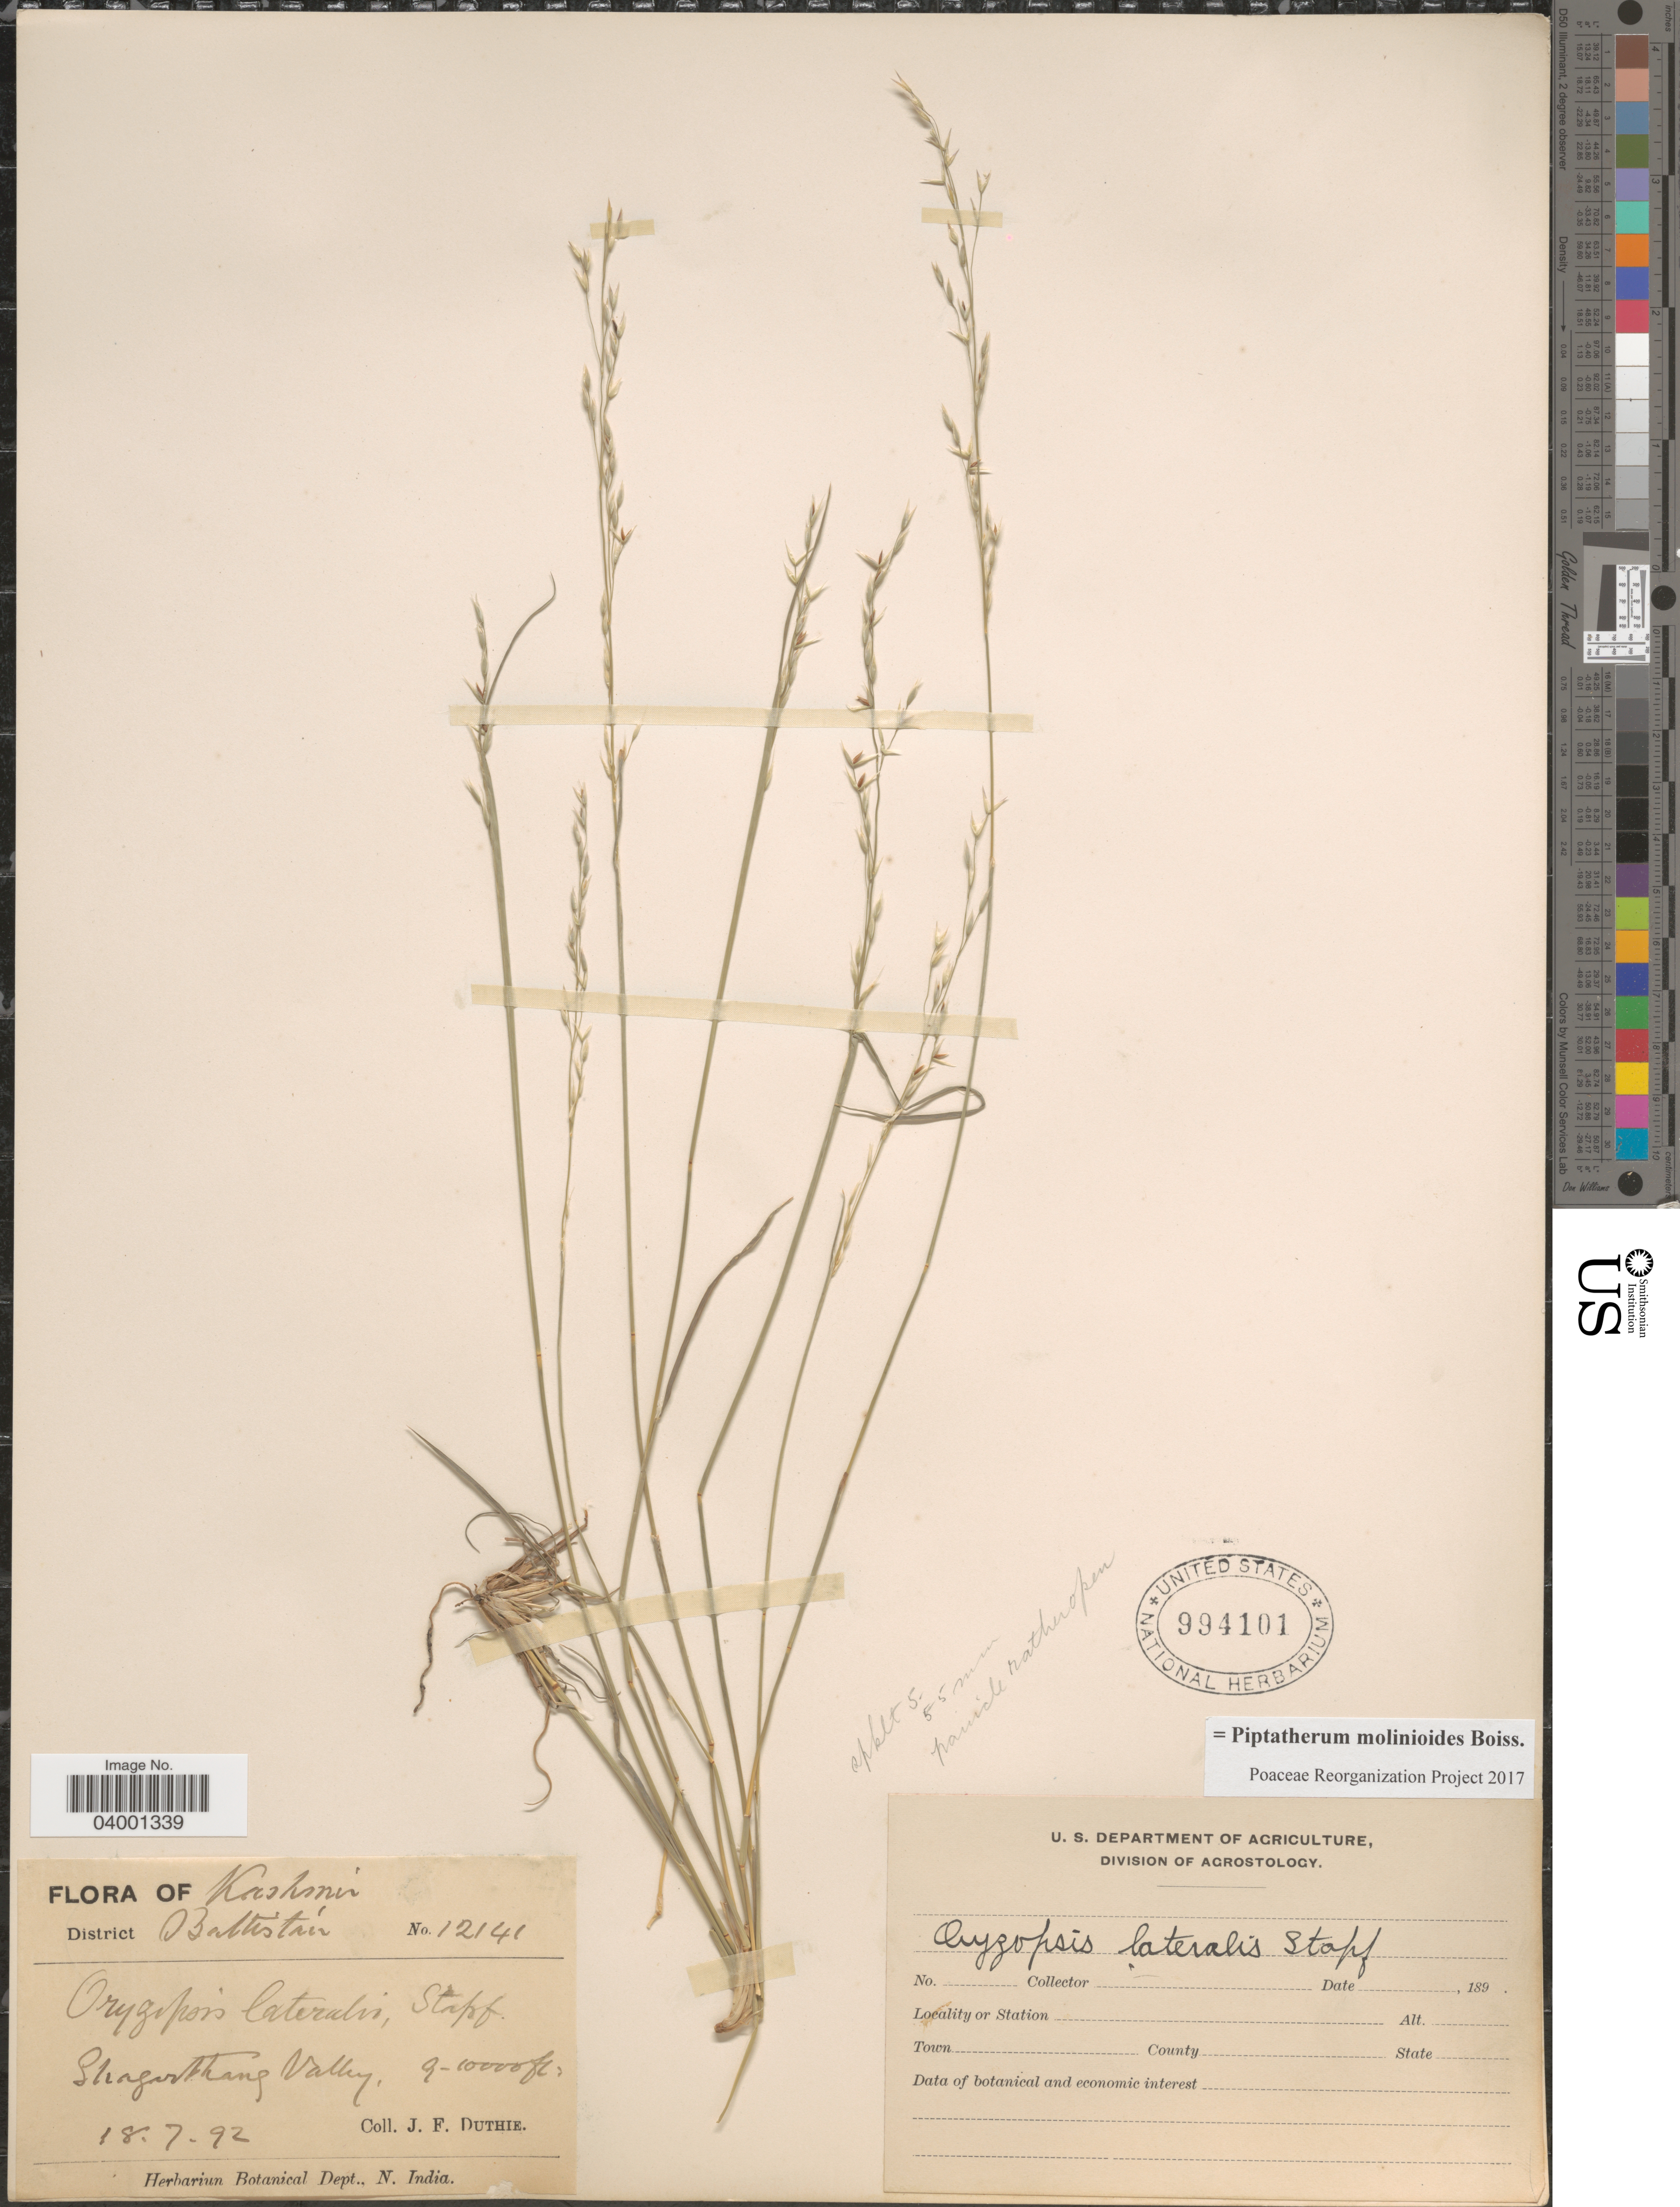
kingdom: Plantae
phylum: Tracheophyta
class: Liliopsida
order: Poales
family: Poaceae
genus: Piptatherum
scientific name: Piptatherum molinioides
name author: Boiss.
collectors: J. F. Duthie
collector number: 12141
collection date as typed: Transcribed d/m/y: 18/7/92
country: India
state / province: Jammu and Kashmir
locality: Kashmir. District Baltistán. Shagarthang Valley.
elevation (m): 2743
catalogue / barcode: US 994101